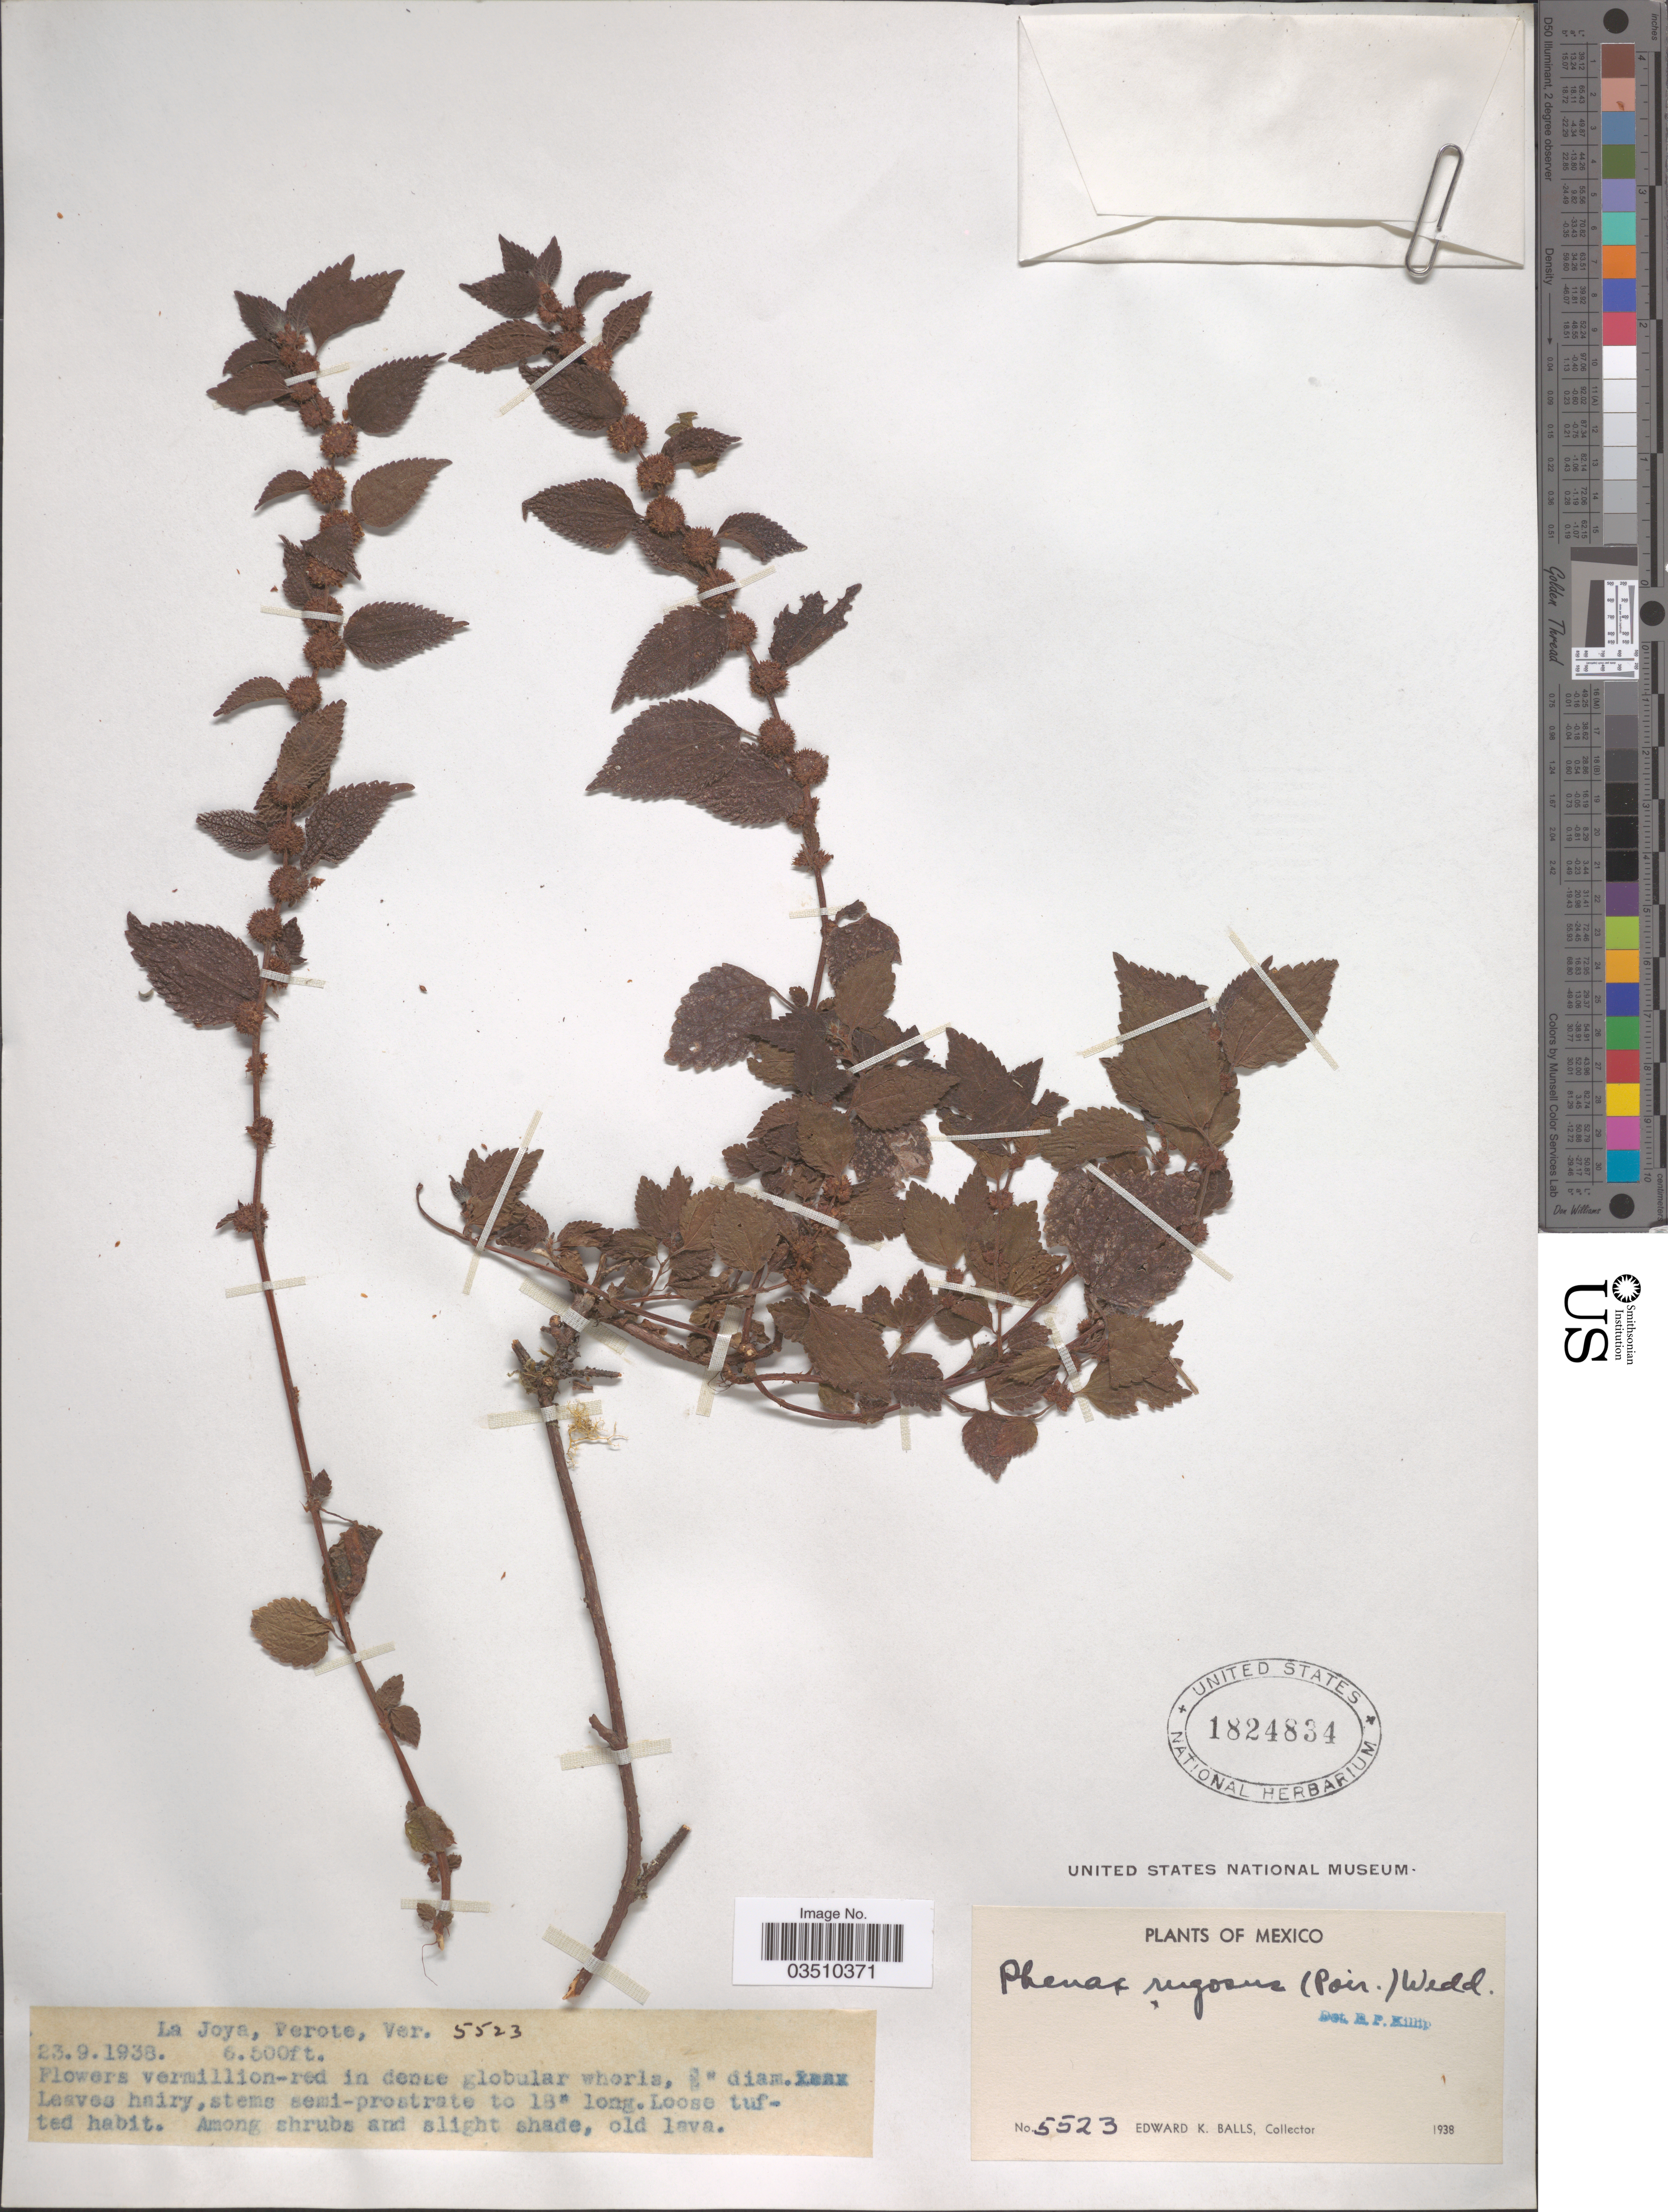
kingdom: Plantae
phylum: Tracheophyta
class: Magnoliopsida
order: Rosales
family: Urticaceae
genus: Phenax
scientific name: Phenax rugosus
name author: (Poir.) Wedd.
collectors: E. K. Balls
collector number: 5523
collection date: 1938-09-23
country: Mexico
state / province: Veracruz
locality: La Joya, Perote, Ver.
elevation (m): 1981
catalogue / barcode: US 1824834